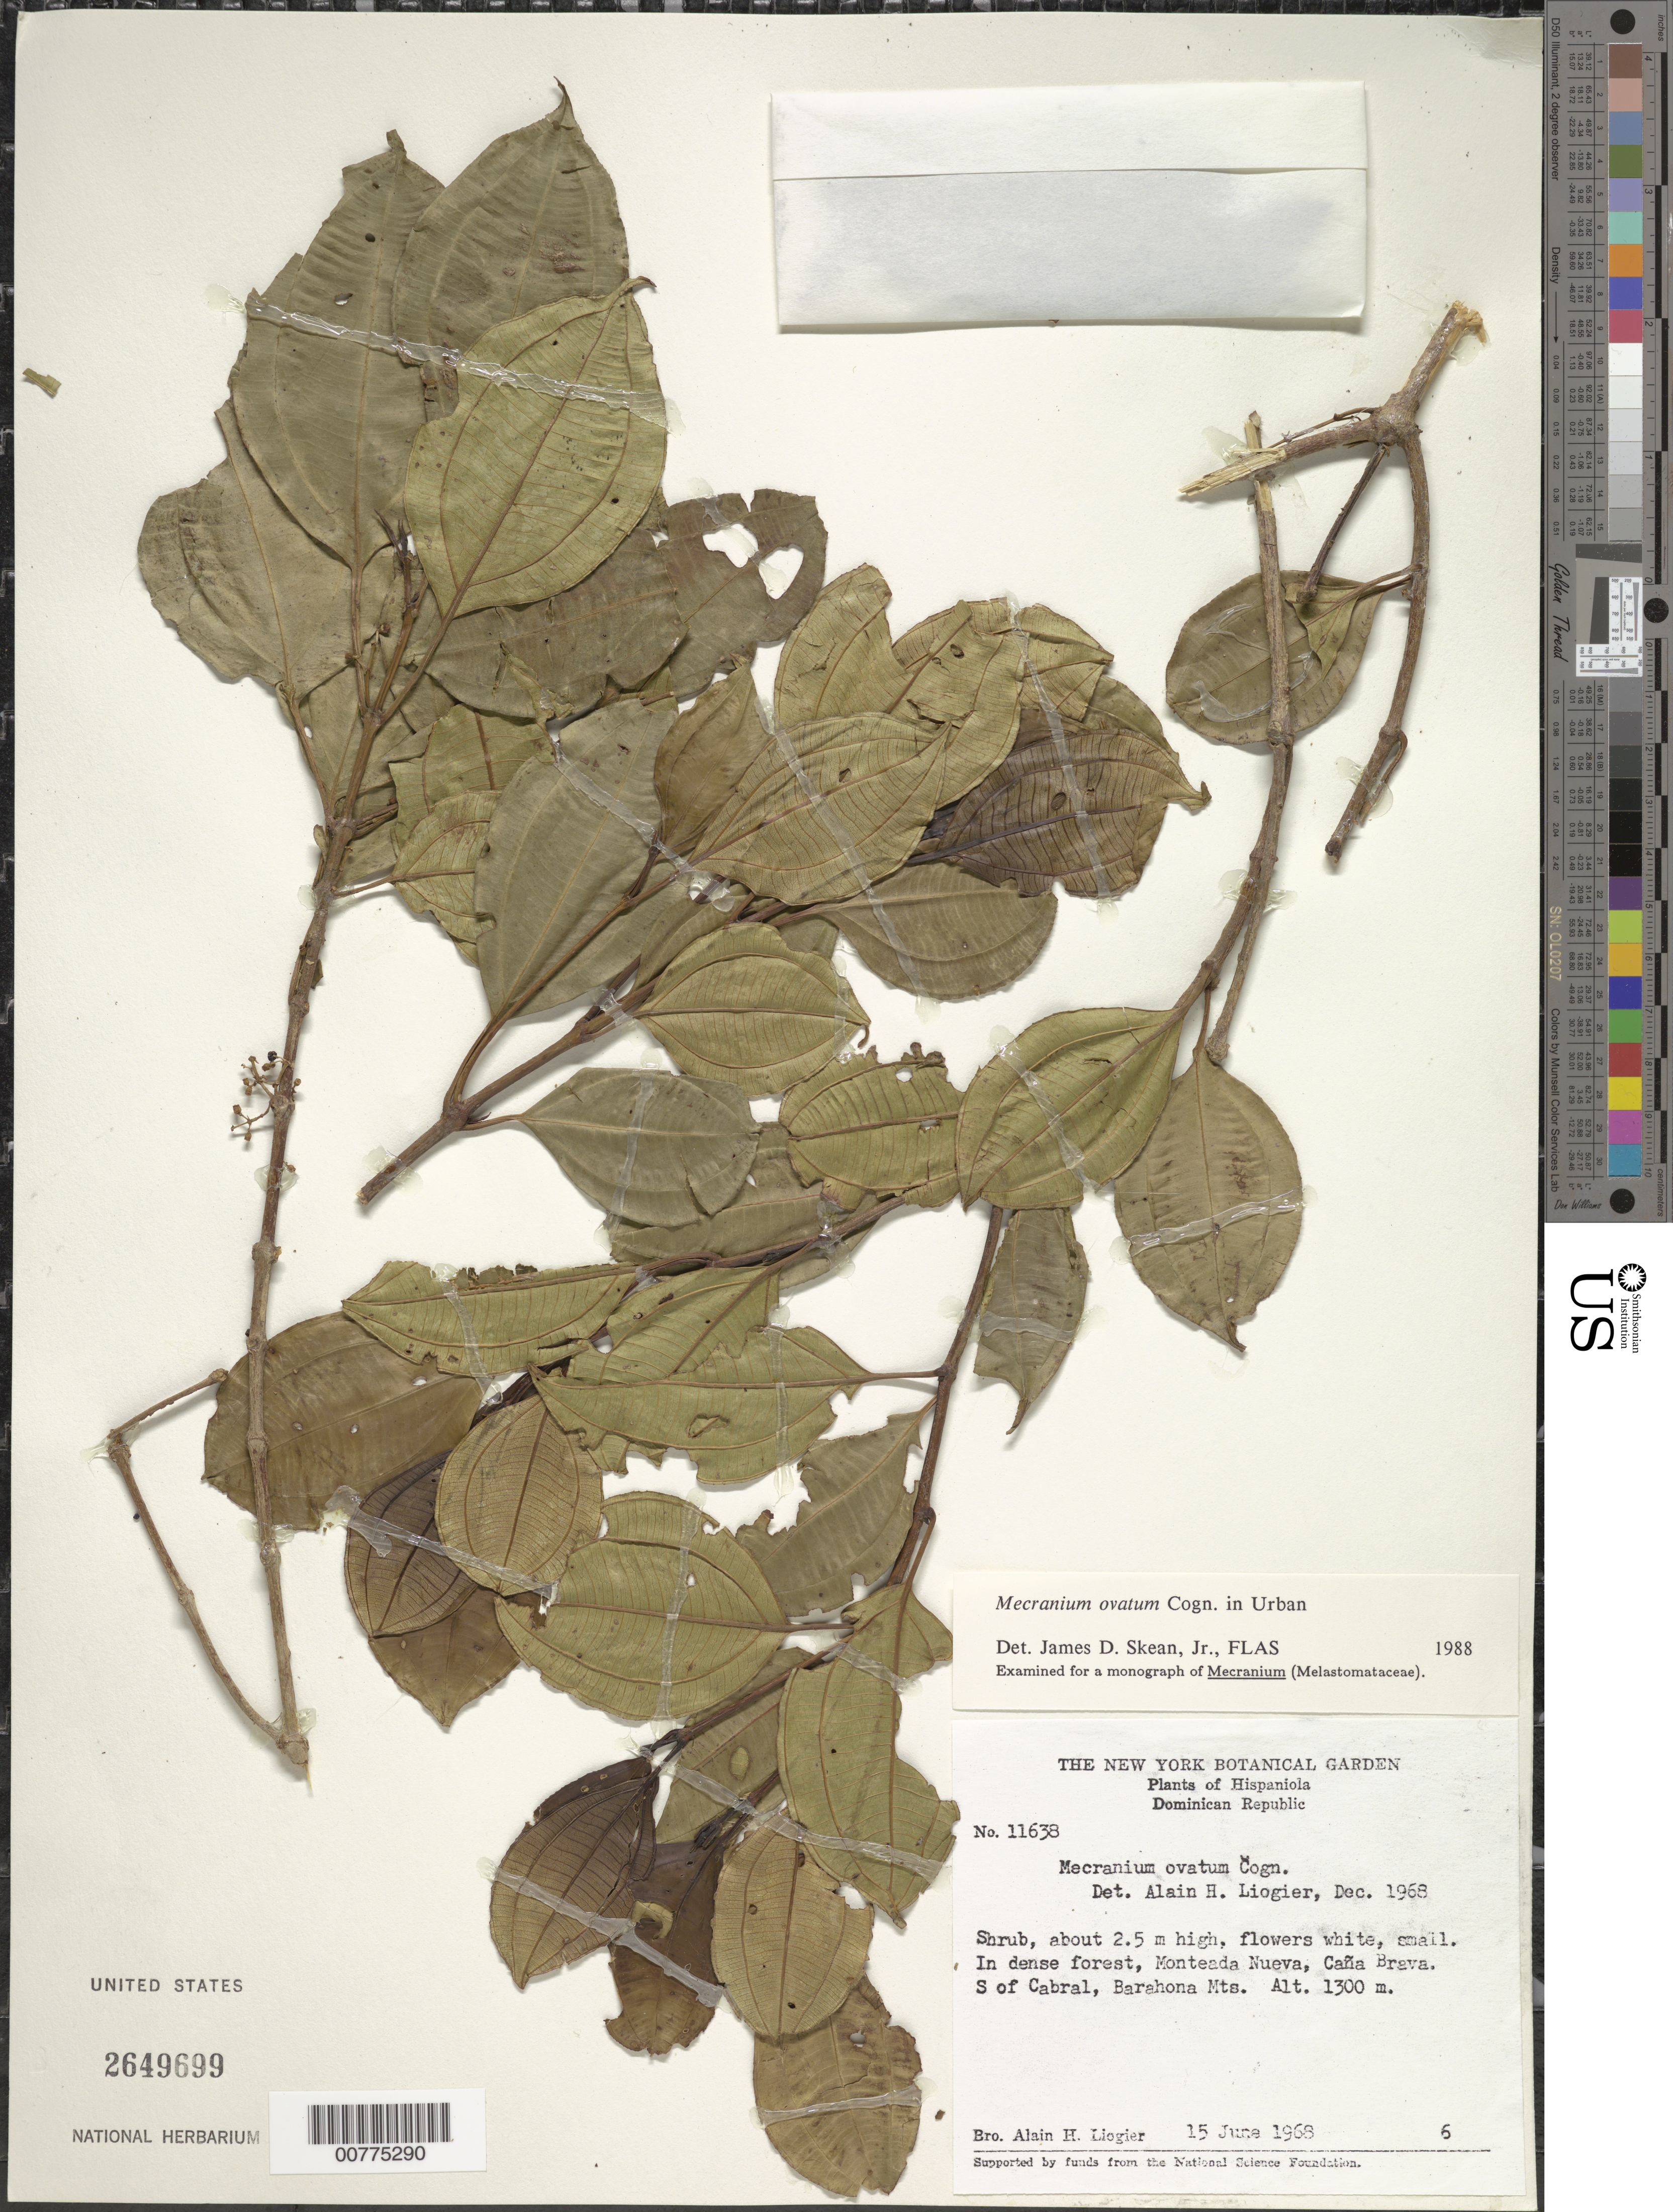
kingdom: Plantae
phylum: Tracheophyta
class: Magnoliopsida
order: Myrtales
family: Melastomataceae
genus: Mecranium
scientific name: Mecranium ovatum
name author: Cogn.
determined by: Skean, J. D., Jr.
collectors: A. H. Liogier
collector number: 11638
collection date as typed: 15 Jun 1968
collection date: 1968-06-15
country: Dominican Republic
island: Hispaniola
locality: Barahona Mts., south of Cabral, Caña Brava, Monteada Nueva.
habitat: In dense forest.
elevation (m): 1300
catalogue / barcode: US 2649699